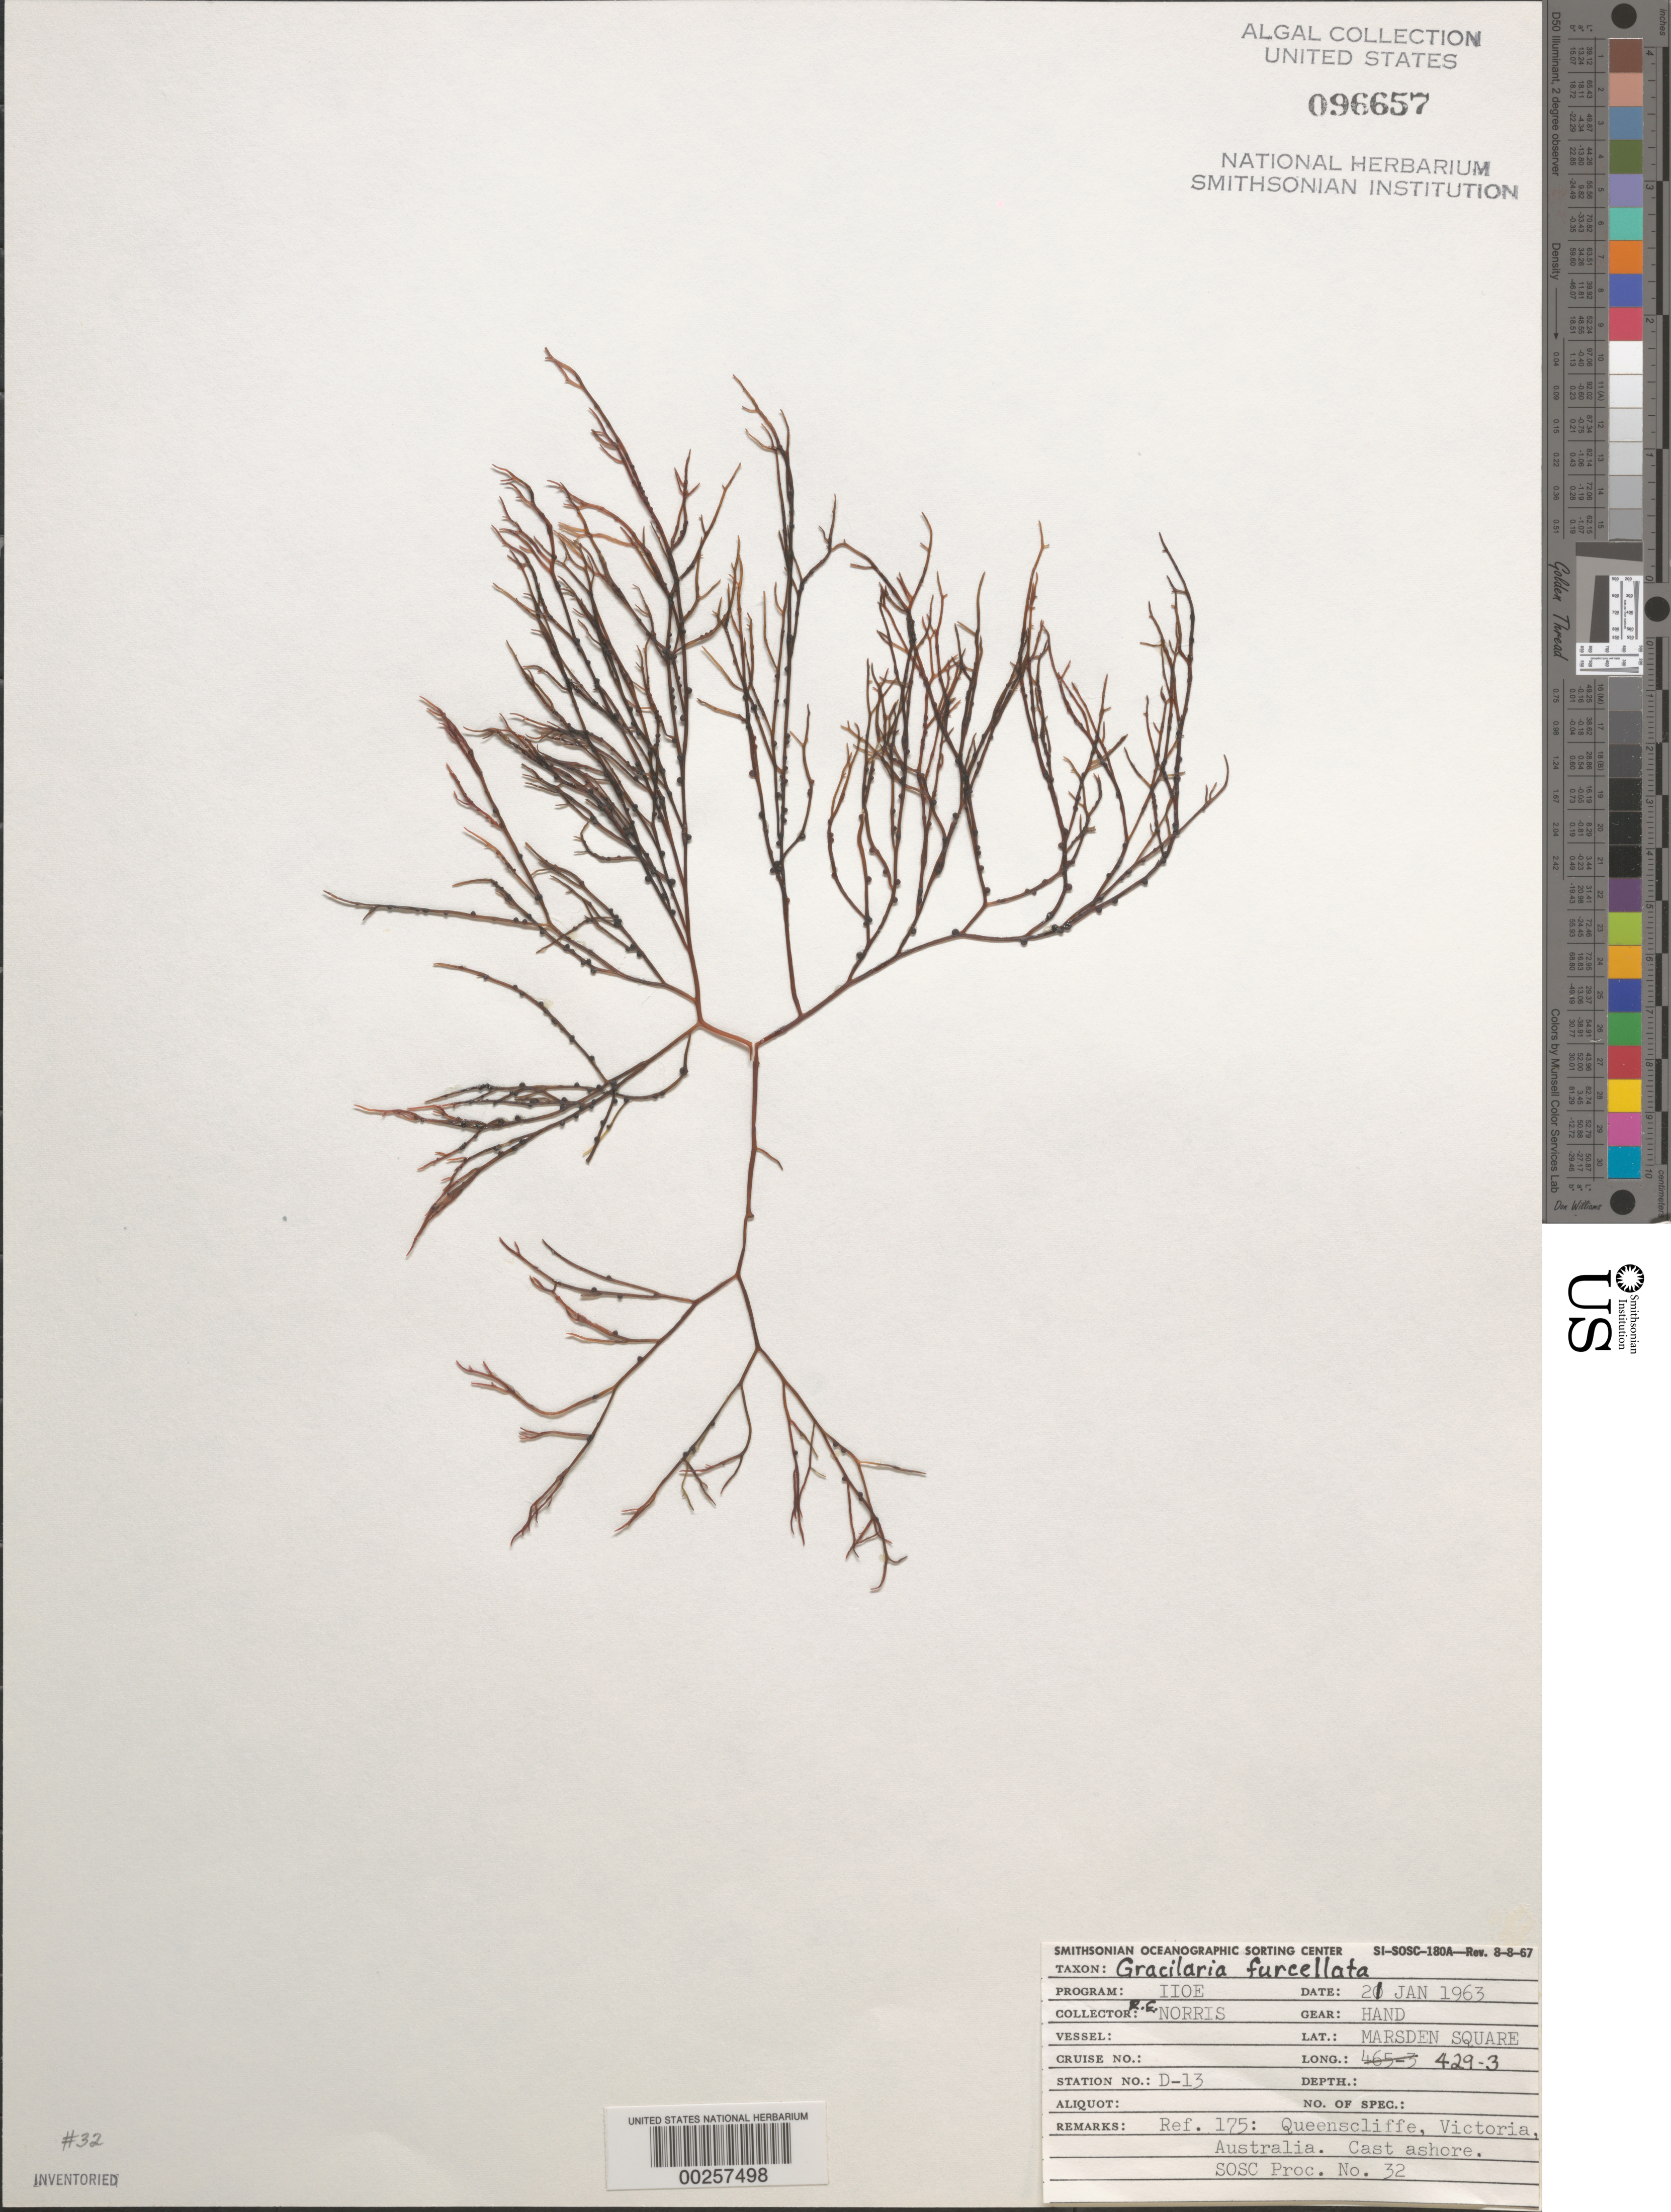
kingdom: Plantae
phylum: Rhodophyta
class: Florideophyceae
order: Gigartinales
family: Solieriaceae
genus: Sarconema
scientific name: Sarconema filiforme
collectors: R. E. Norris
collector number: Station D-13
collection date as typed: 21 Jan 1963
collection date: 1963-01-21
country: Australia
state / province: Victoria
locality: Queenscliffe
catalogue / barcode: US 96657